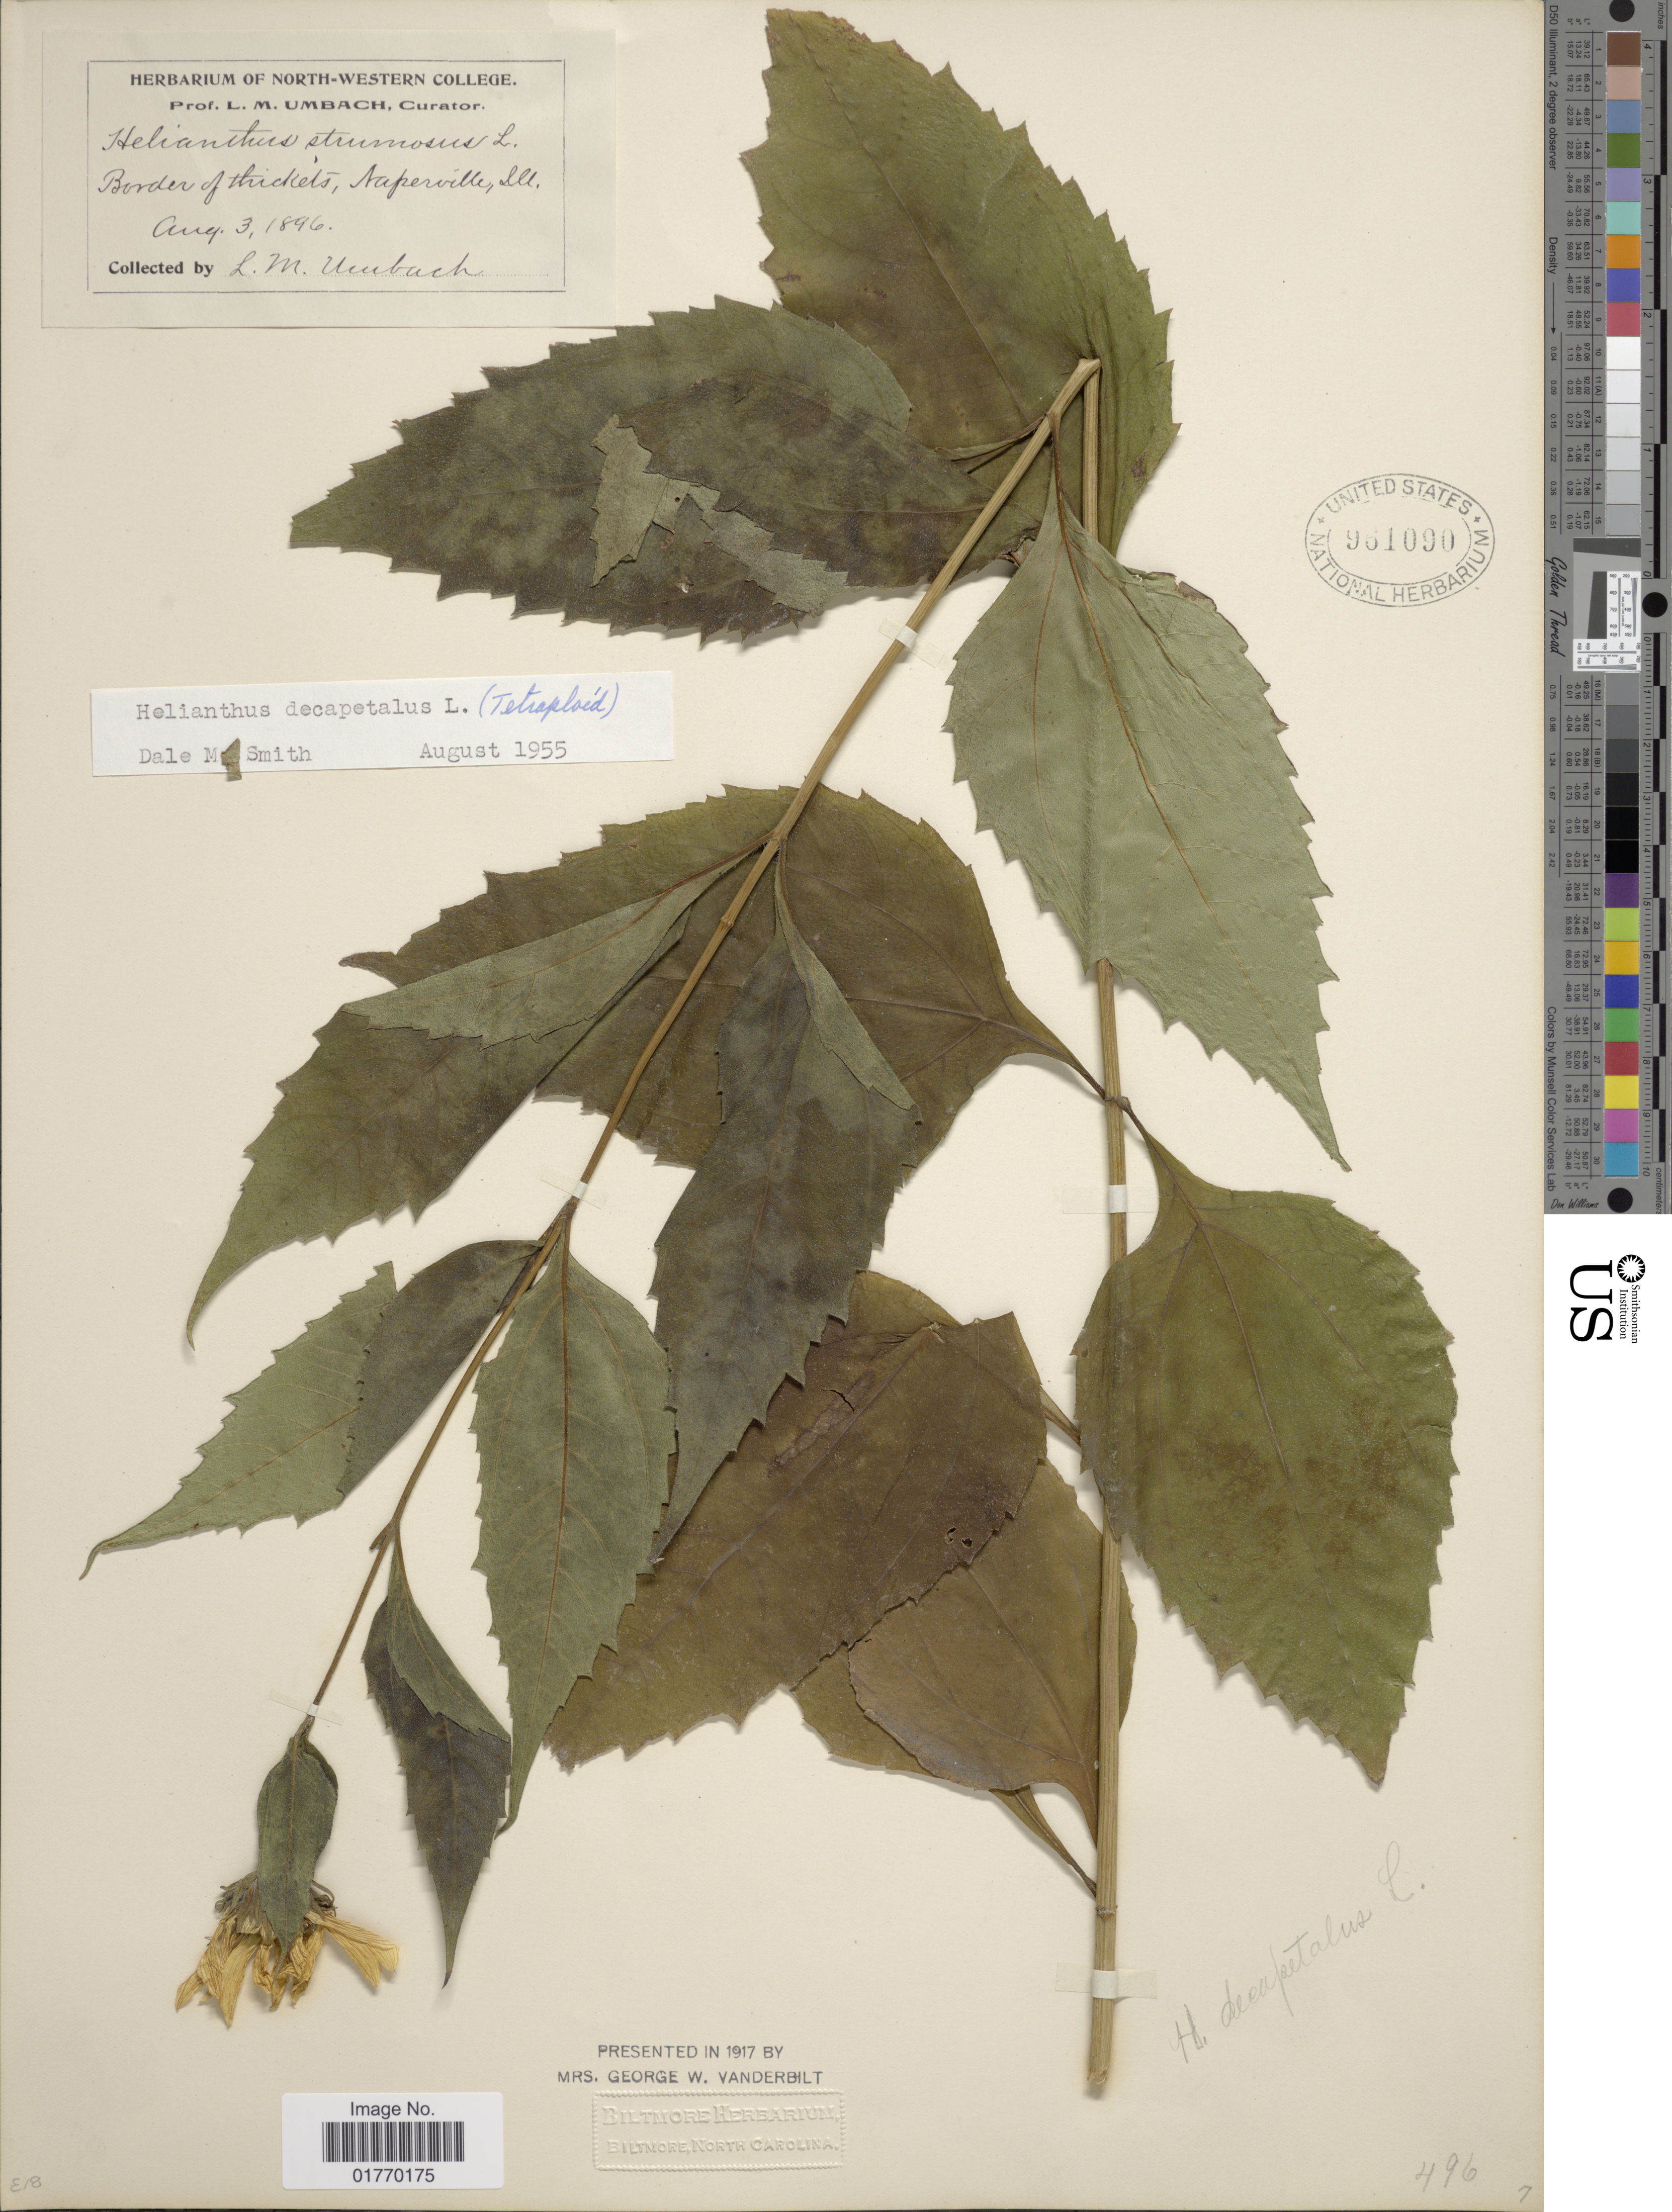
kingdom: Plantae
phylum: Tracheophyta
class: Magnoliopsida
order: Asterales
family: Asteraceae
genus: Helianthus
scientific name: Helianthus decapetalus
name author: L.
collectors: L. M. Umbach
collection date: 1896-08-03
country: United States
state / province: Illinois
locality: Border of thickets, Naperville, Ill.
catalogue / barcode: US 961090